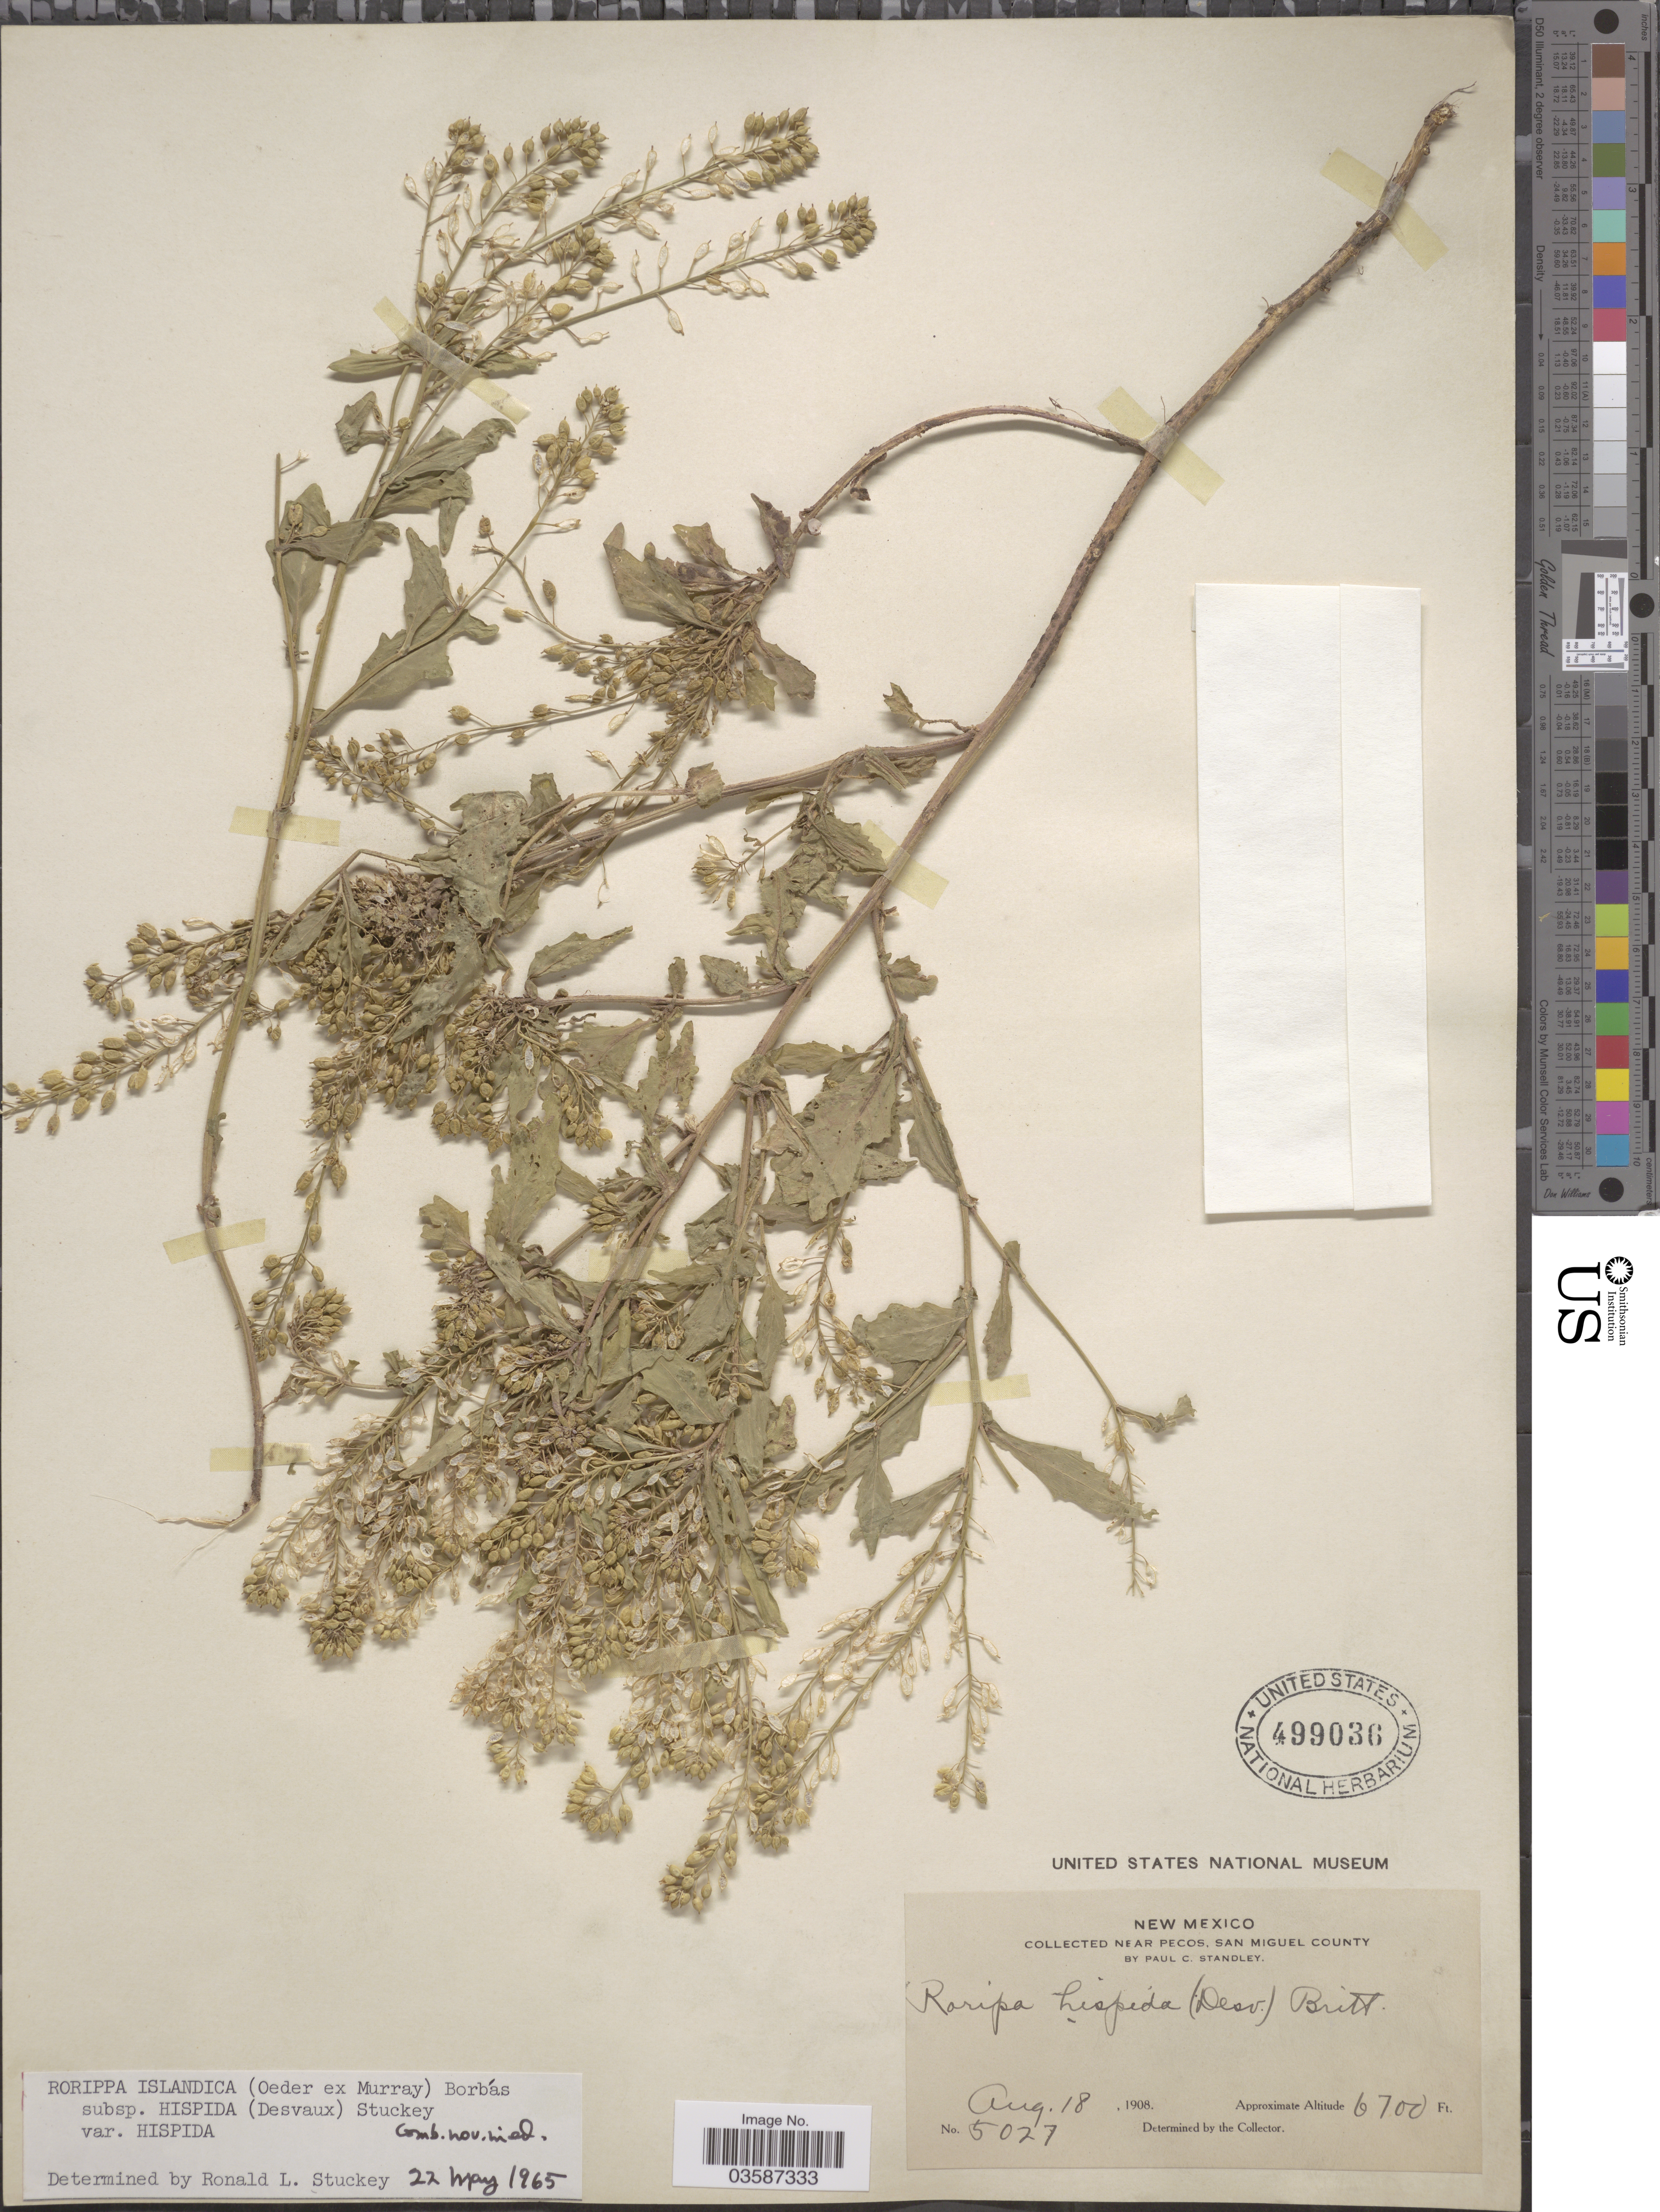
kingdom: Plantae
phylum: Tracheophyta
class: Magnoliopsida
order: Brassicales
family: Brassicaceae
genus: Rorippa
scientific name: Rorippa islandica var. hispida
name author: (Desv.) Butters & Abbe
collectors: P. C. Standley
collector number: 5027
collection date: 1908-08-18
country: United States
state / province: New Mexico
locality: Near Pecos, San Miguel County.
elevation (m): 2042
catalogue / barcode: US 499036